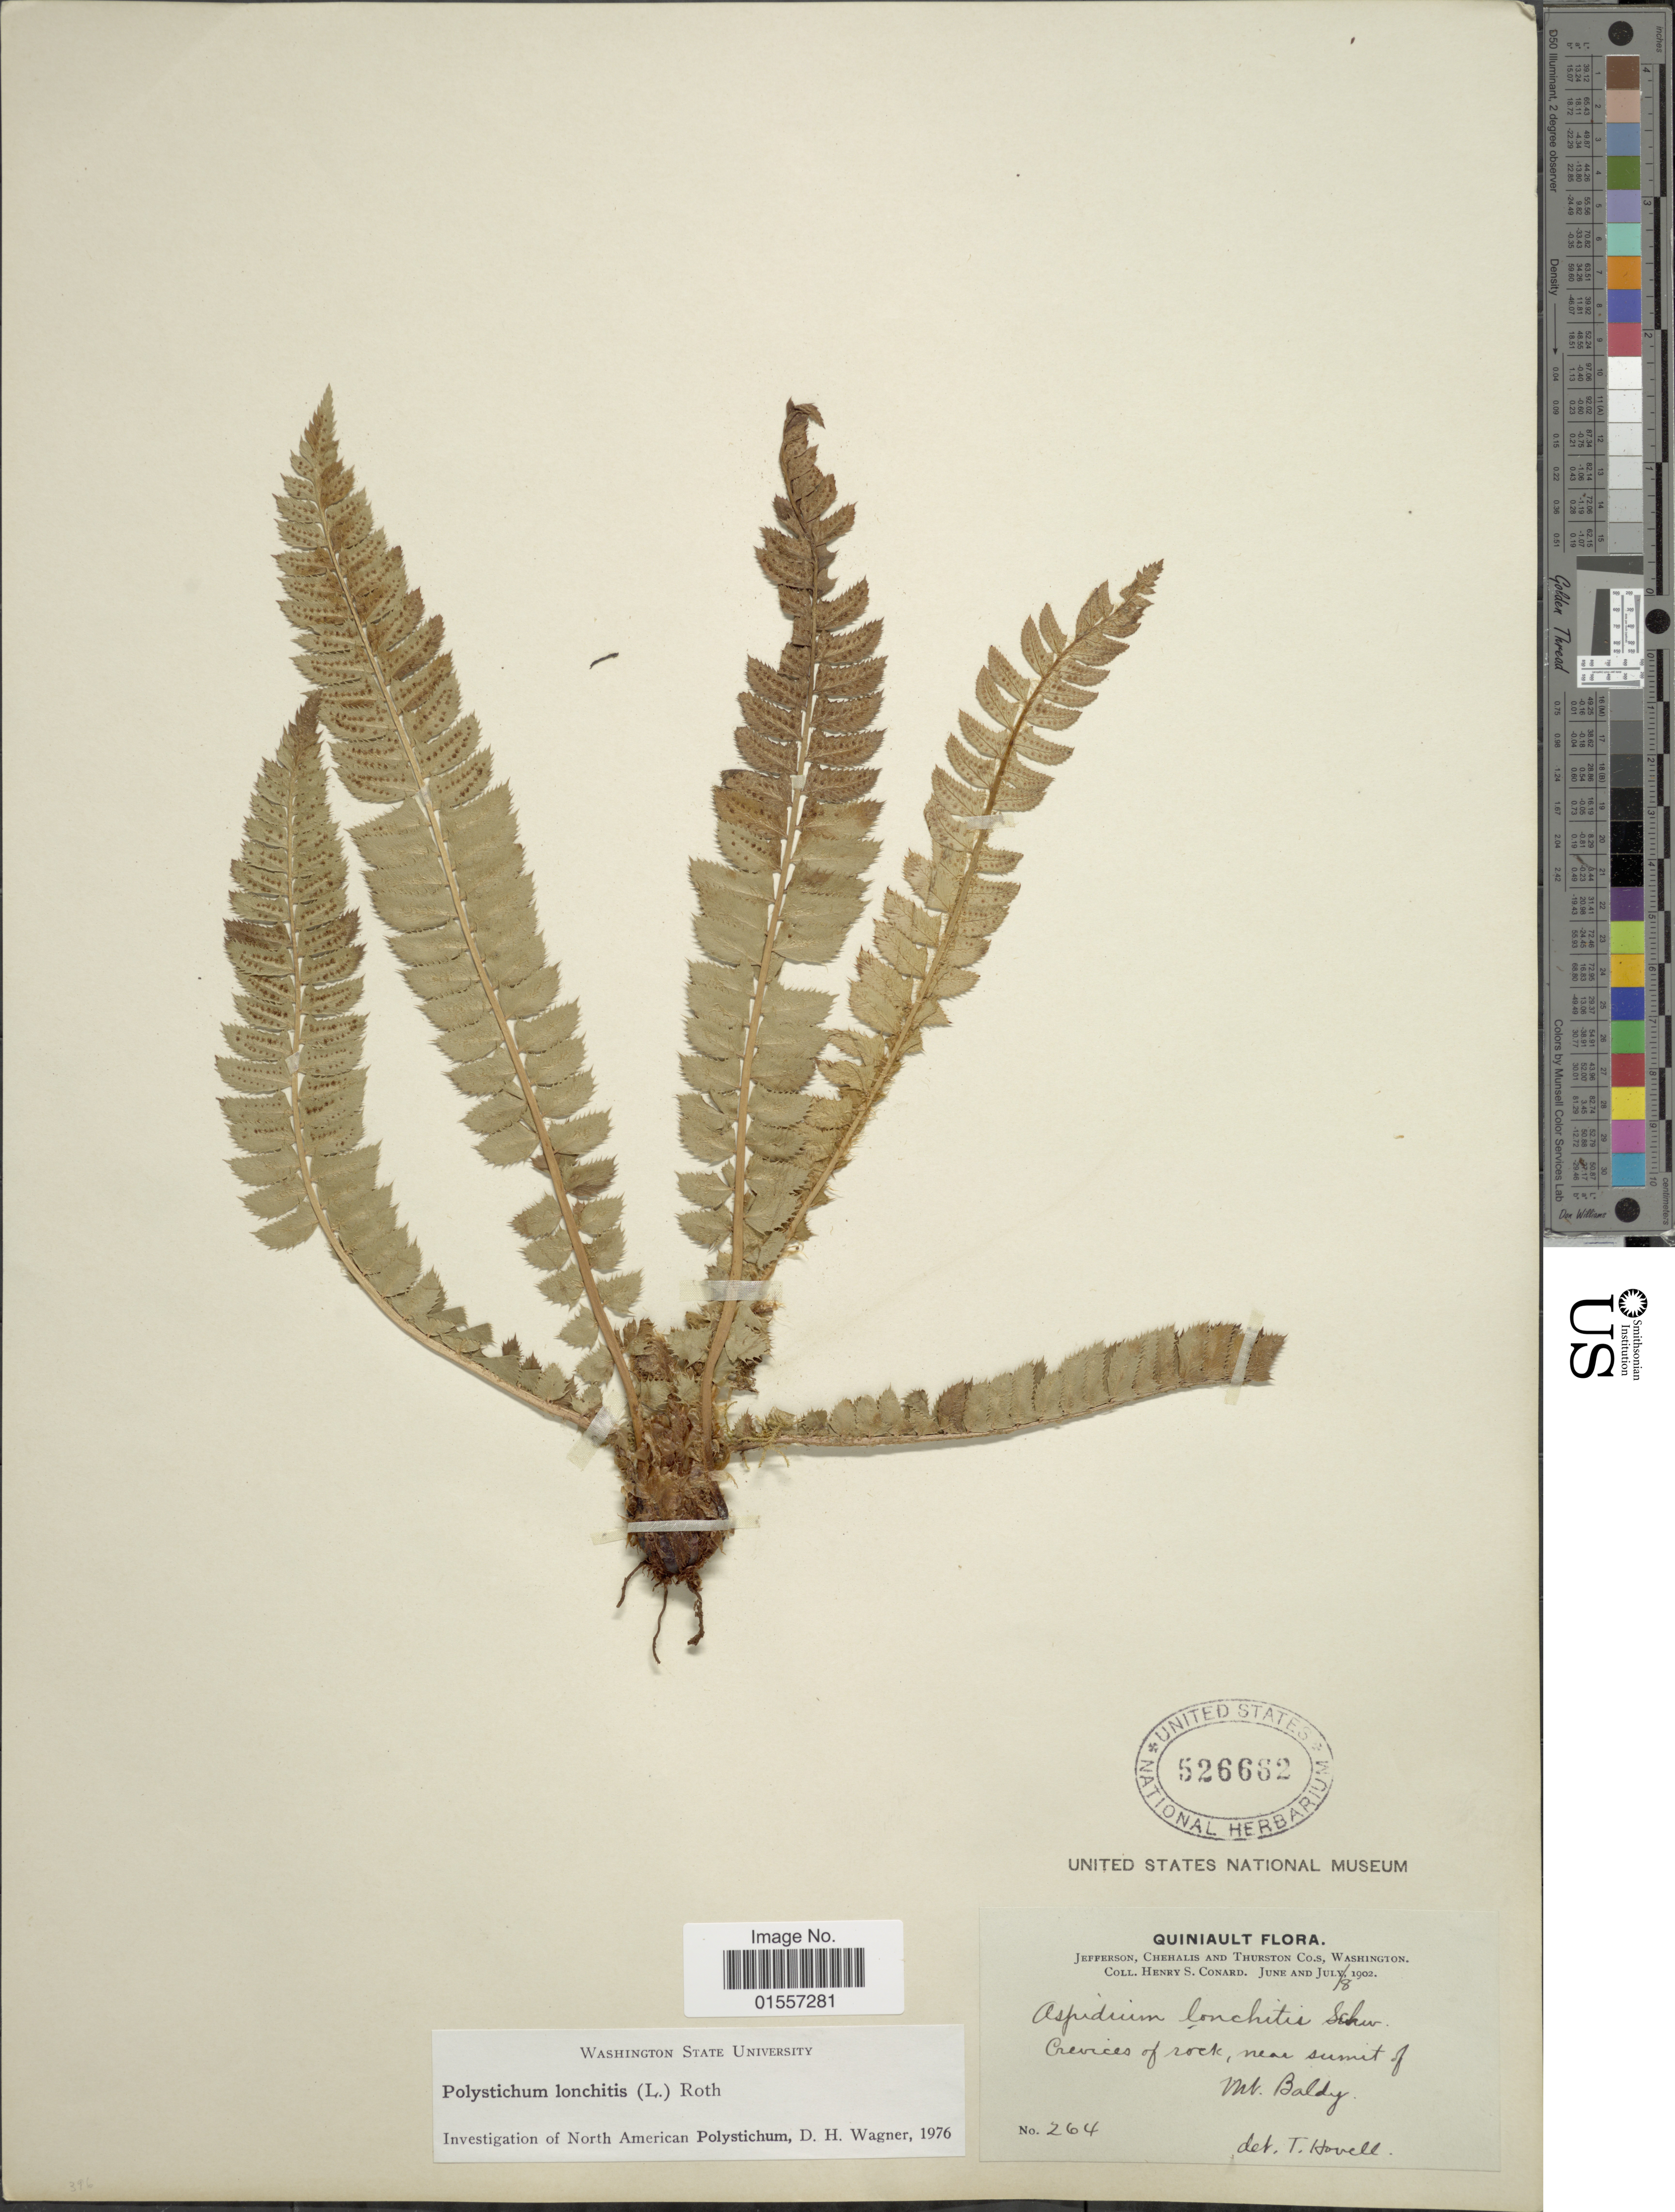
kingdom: Plantae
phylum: Tracheophyta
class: Polypodiopsida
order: Polypodiales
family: Dryopteridaceae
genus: Polystichum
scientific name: Polystichum lonchitis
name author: (Roth) L.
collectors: H. S. Conard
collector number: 264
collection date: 1902-06-08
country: United States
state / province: Washington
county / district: Grays Harbor / Thurston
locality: Quiniault, Jefferson, Chehalis and Thurstone Co.s,. Crevices of rock, near summit of Mt Baldy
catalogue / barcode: US 526662